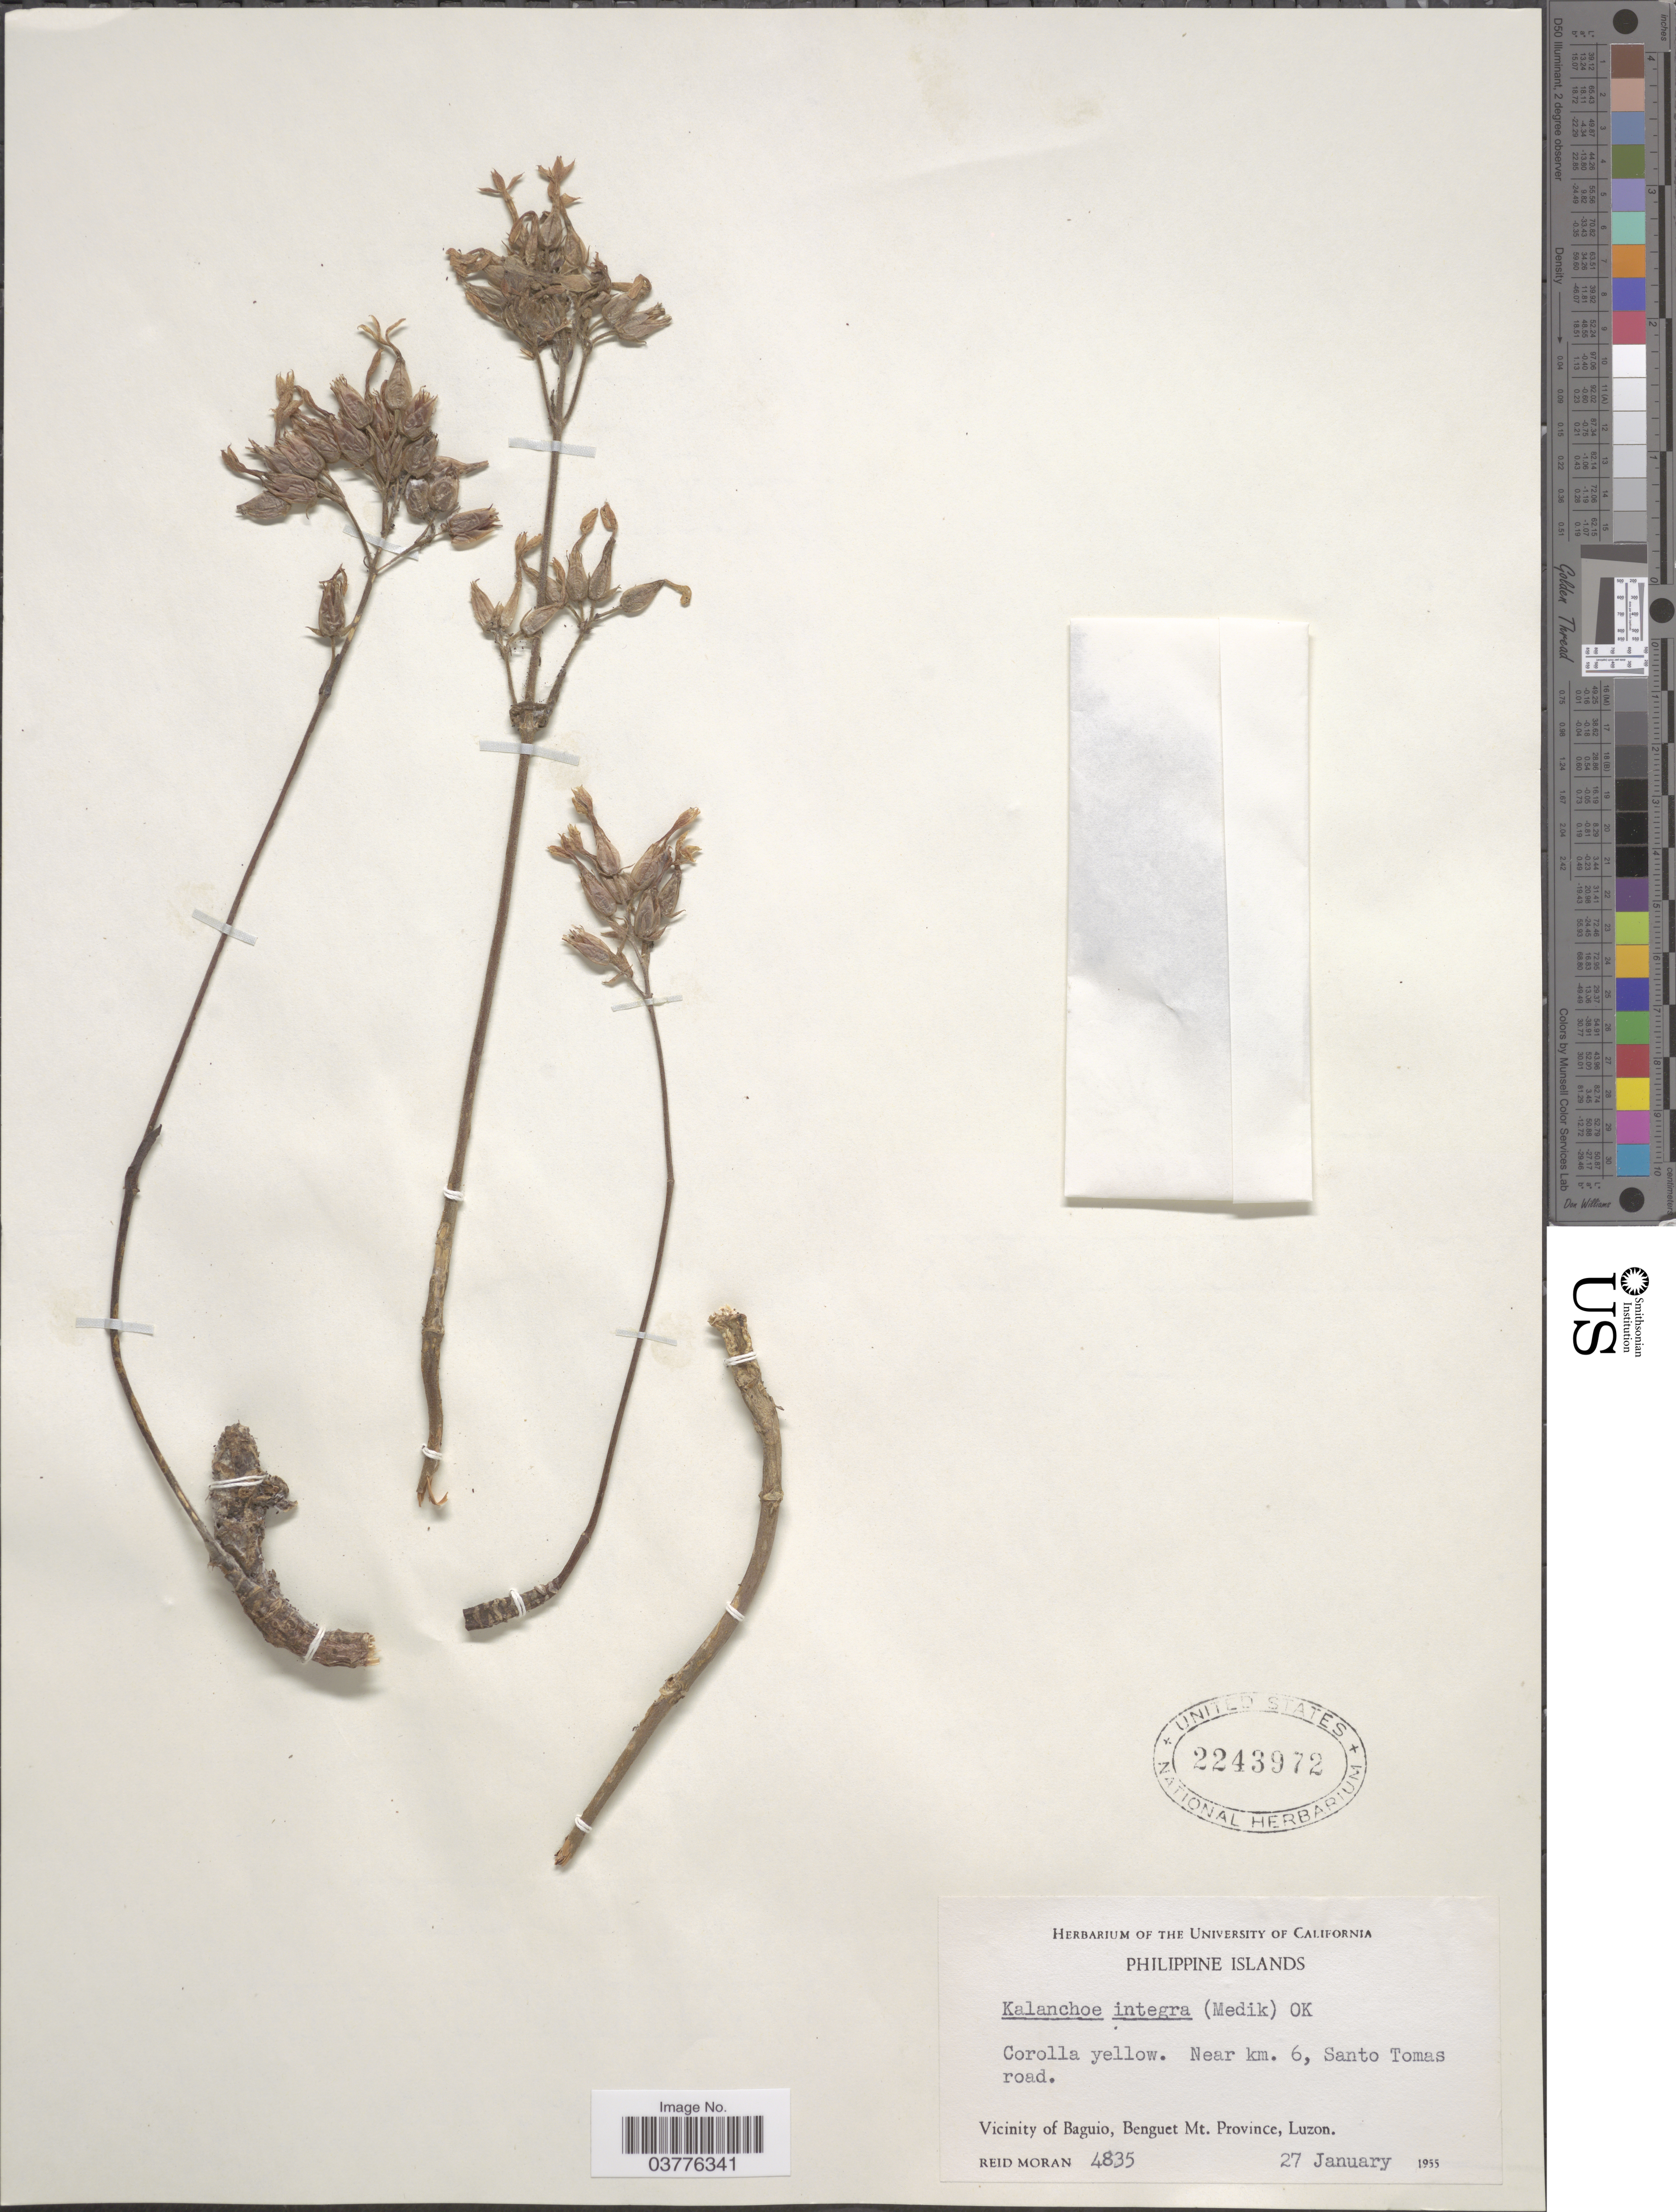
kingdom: Plantae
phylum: Tracheophyta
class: Magnoliopsida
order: Saxifragales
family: Crassulaceae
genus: Kalanchoe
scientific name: Kalanchoe integra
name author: (Medic.) Kuntze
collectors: R. Moran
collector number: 4835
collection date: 1955-01-27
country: Philippines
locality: Philippine Islands. Near km. 6, Santo Tomas road. Vicinity of Baguio, Benguet Mt. Province, Luzon.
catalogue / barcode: US 2243972